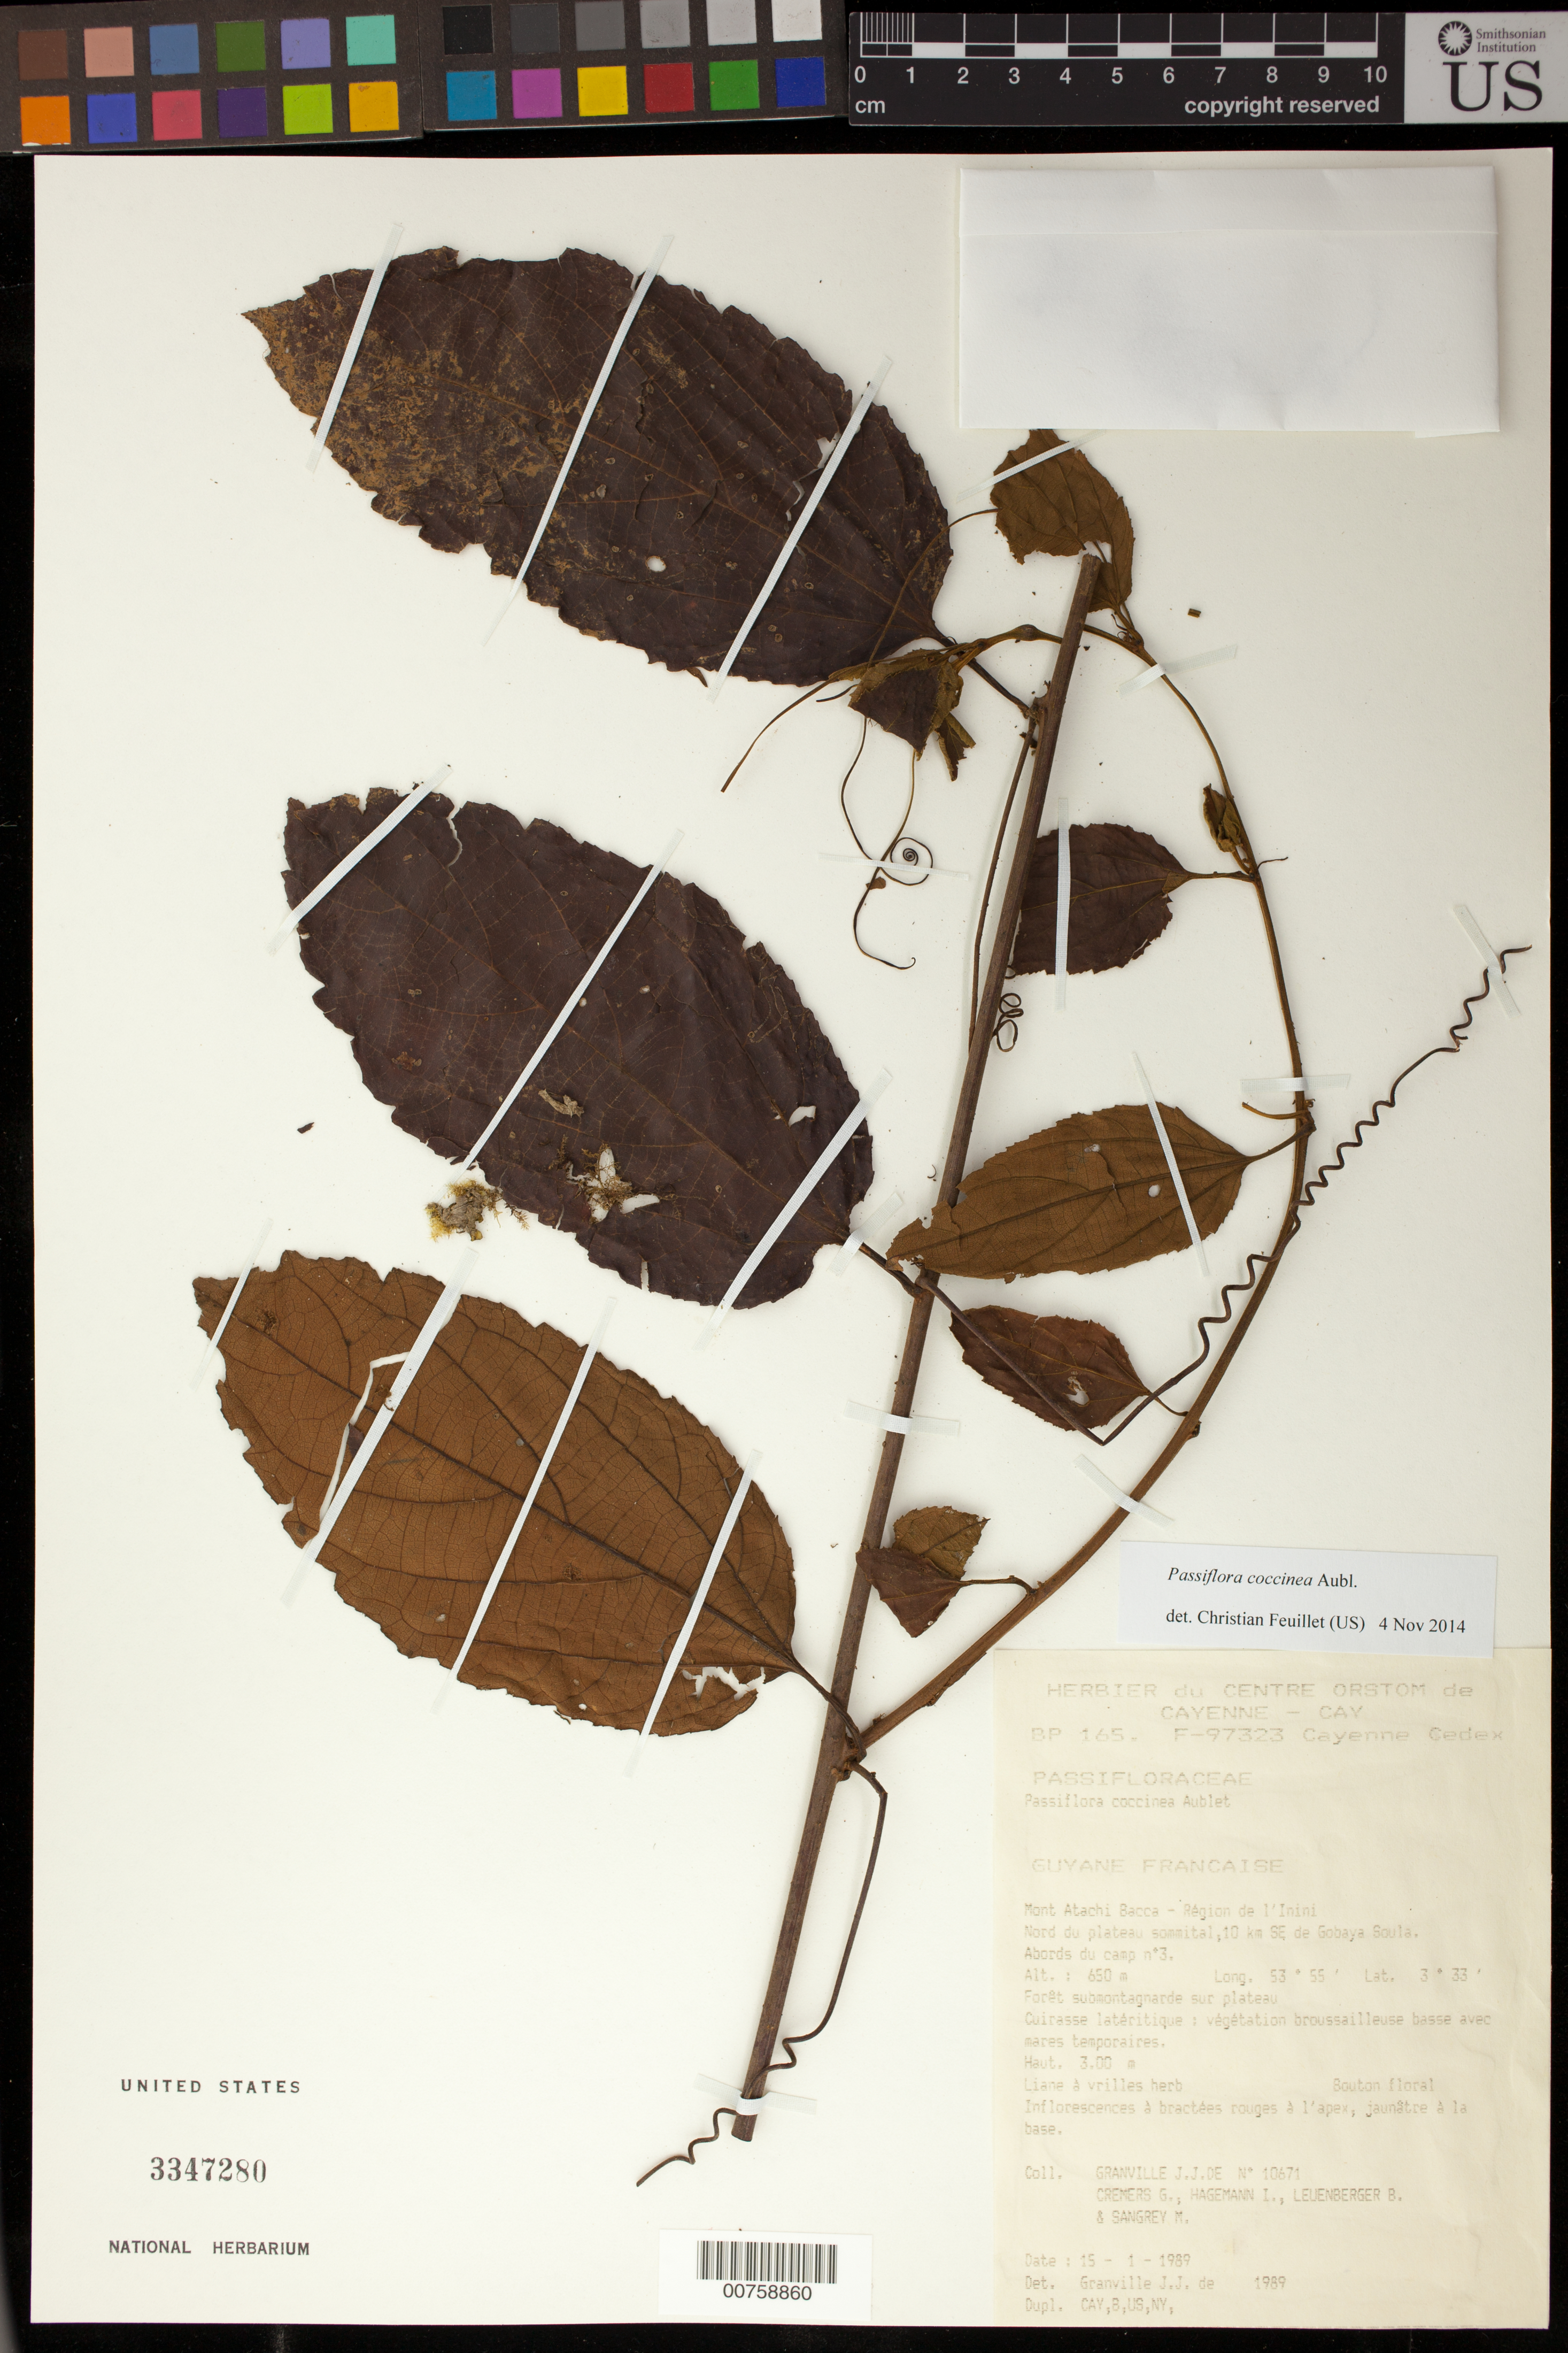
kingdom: Plantae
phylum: Tracheophyta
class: Magnoliopsida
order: Malpighiales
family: Passifloraceae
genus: Passiflora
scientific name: Passiflora coccinea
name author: Aubl.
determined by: Feuillet, C.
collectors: J.-J. de Granville, G. Cremers, J. Hagemann, B. E. Leuenberger & M. S. Sangrey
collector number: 10671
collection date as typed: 15-Jan-89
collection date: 1989-01-15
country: French Guiana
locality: Mont Atachi Bacca, région de l'Inini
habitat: Submontane forest on plateau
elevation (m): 650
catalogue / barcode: US 3347280